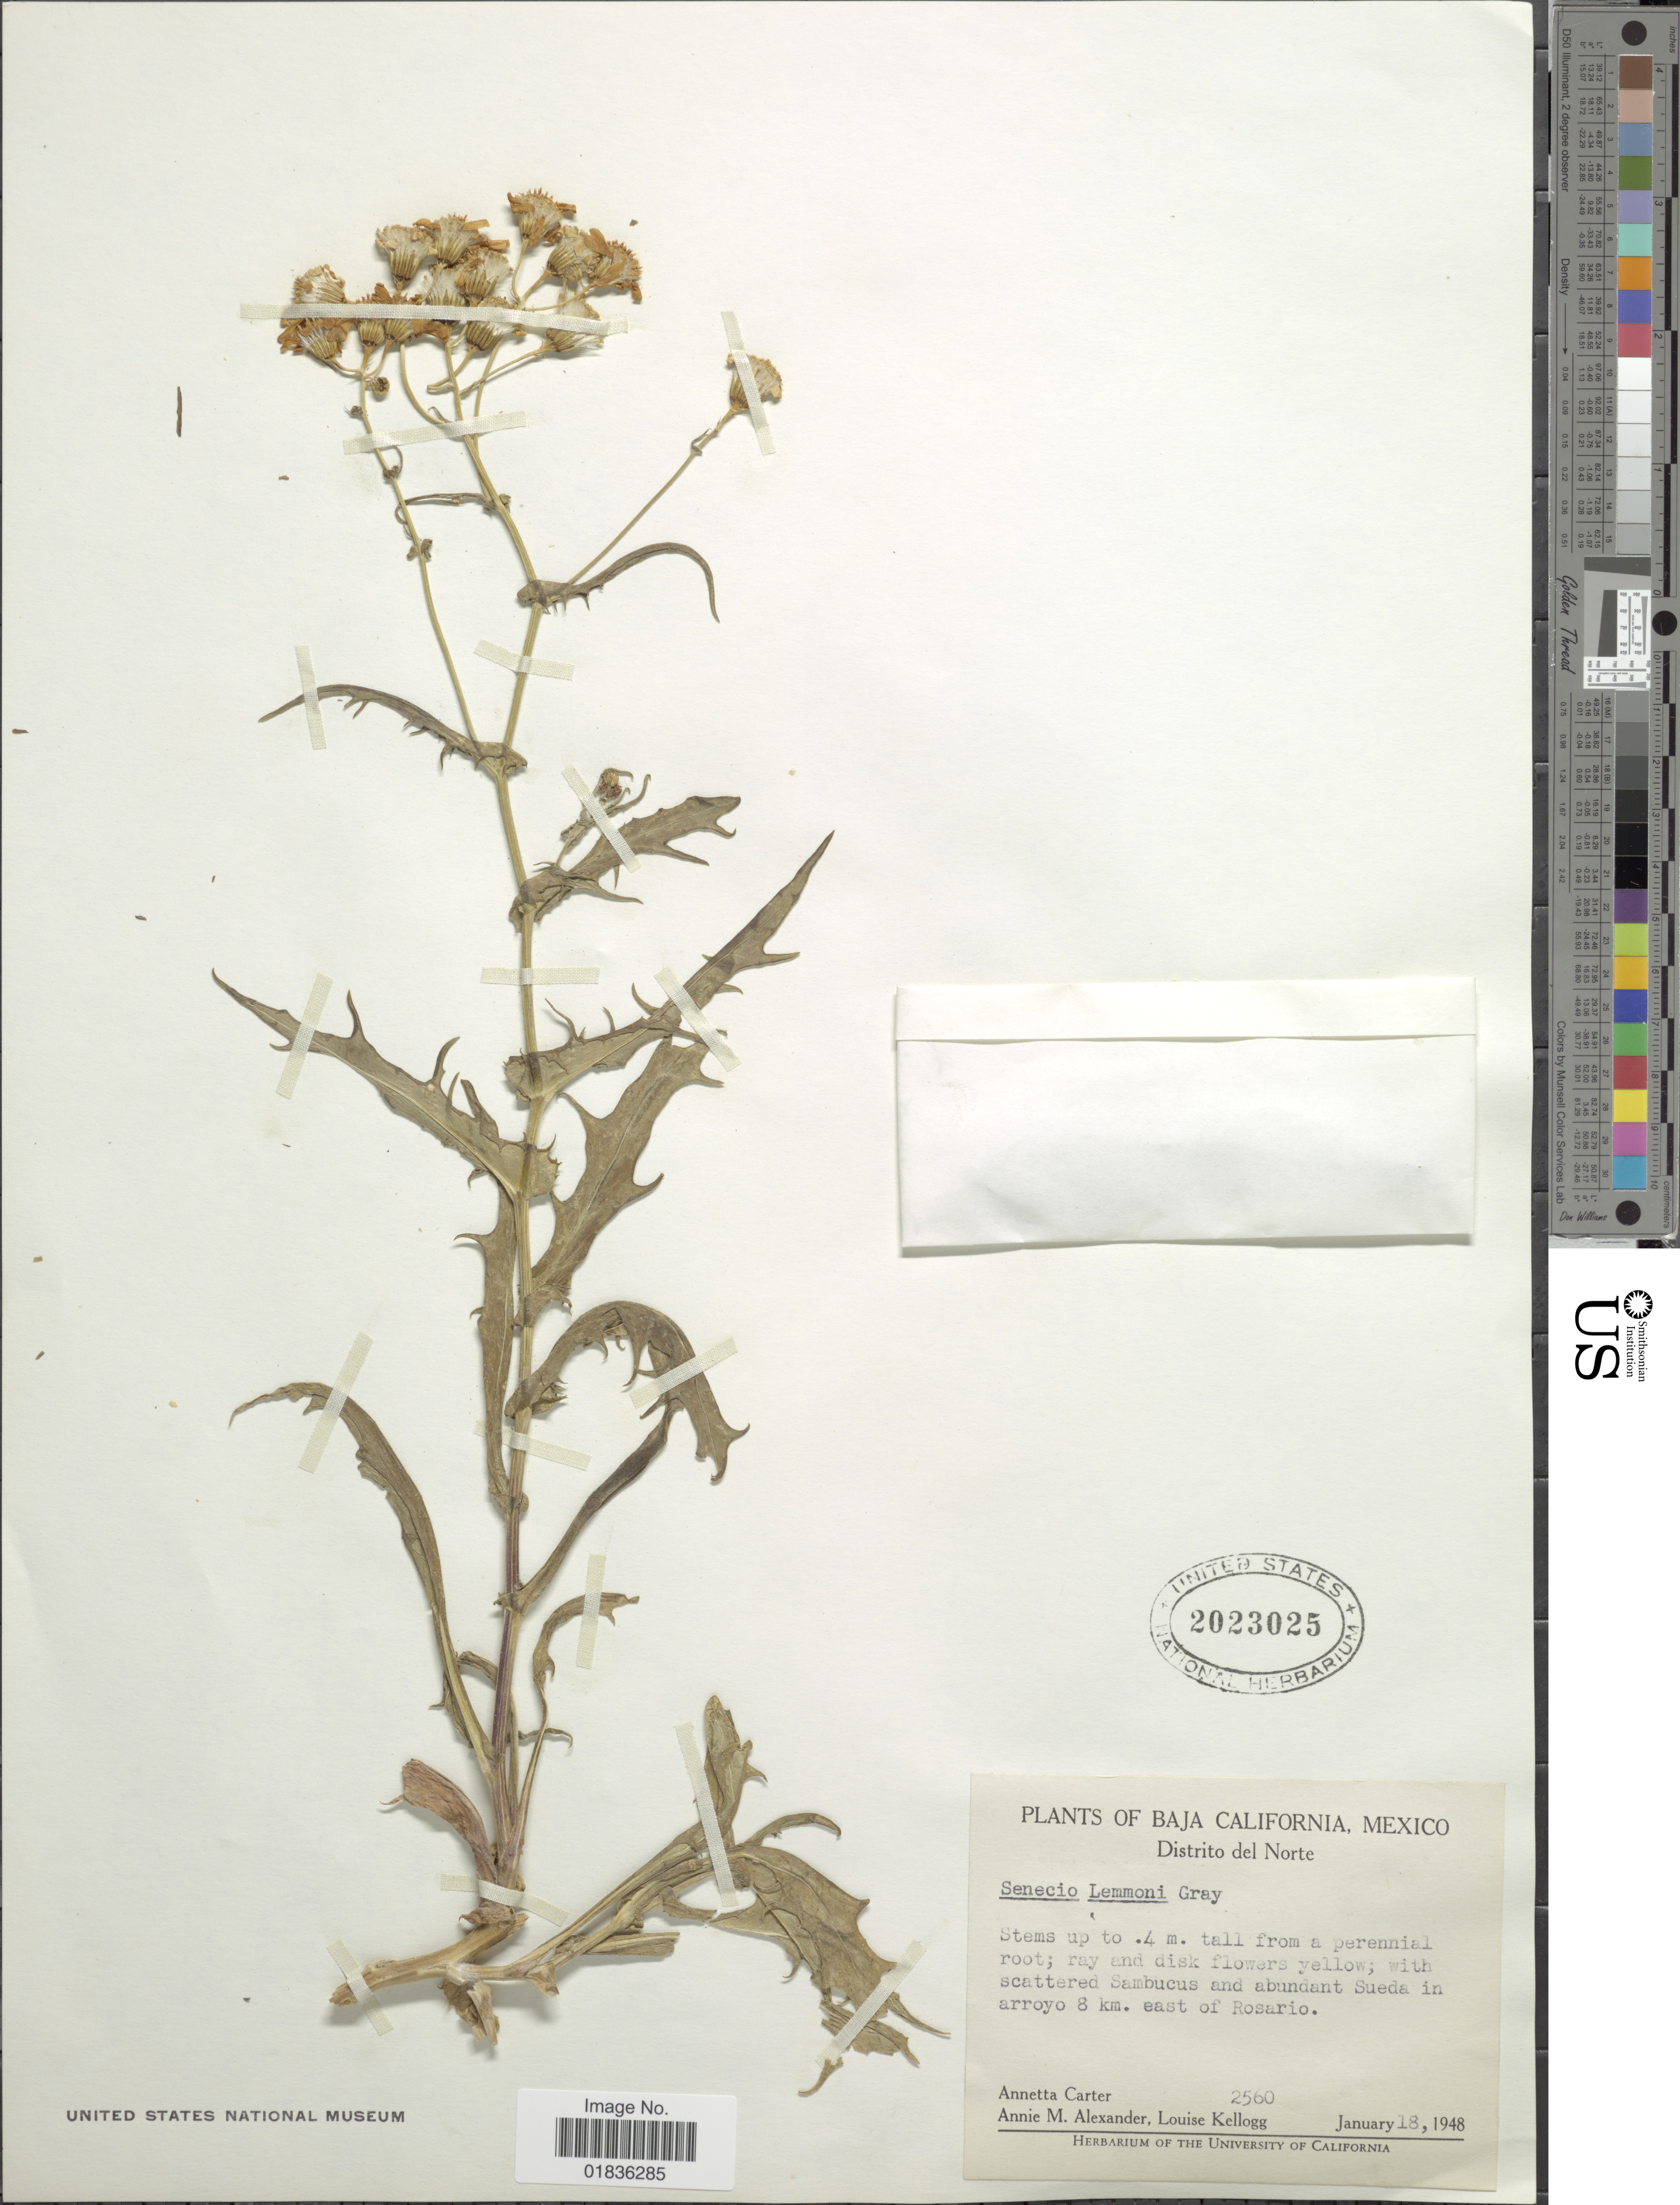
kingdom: Plantae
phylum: Tracheophyta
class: Magnoliopsida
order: Asterales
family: Asteraceae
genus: Senecio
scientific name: Senecio lemmonii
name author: A. Gray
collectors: A. M. Carter, A. M. Alexander & L. Kellogg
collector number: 2560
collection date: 1948-01-18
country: Mexico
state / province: Baja California Norte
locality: Distrito del Norte, in arroya 8 km. east of Rosario.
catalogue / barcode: US 2023025